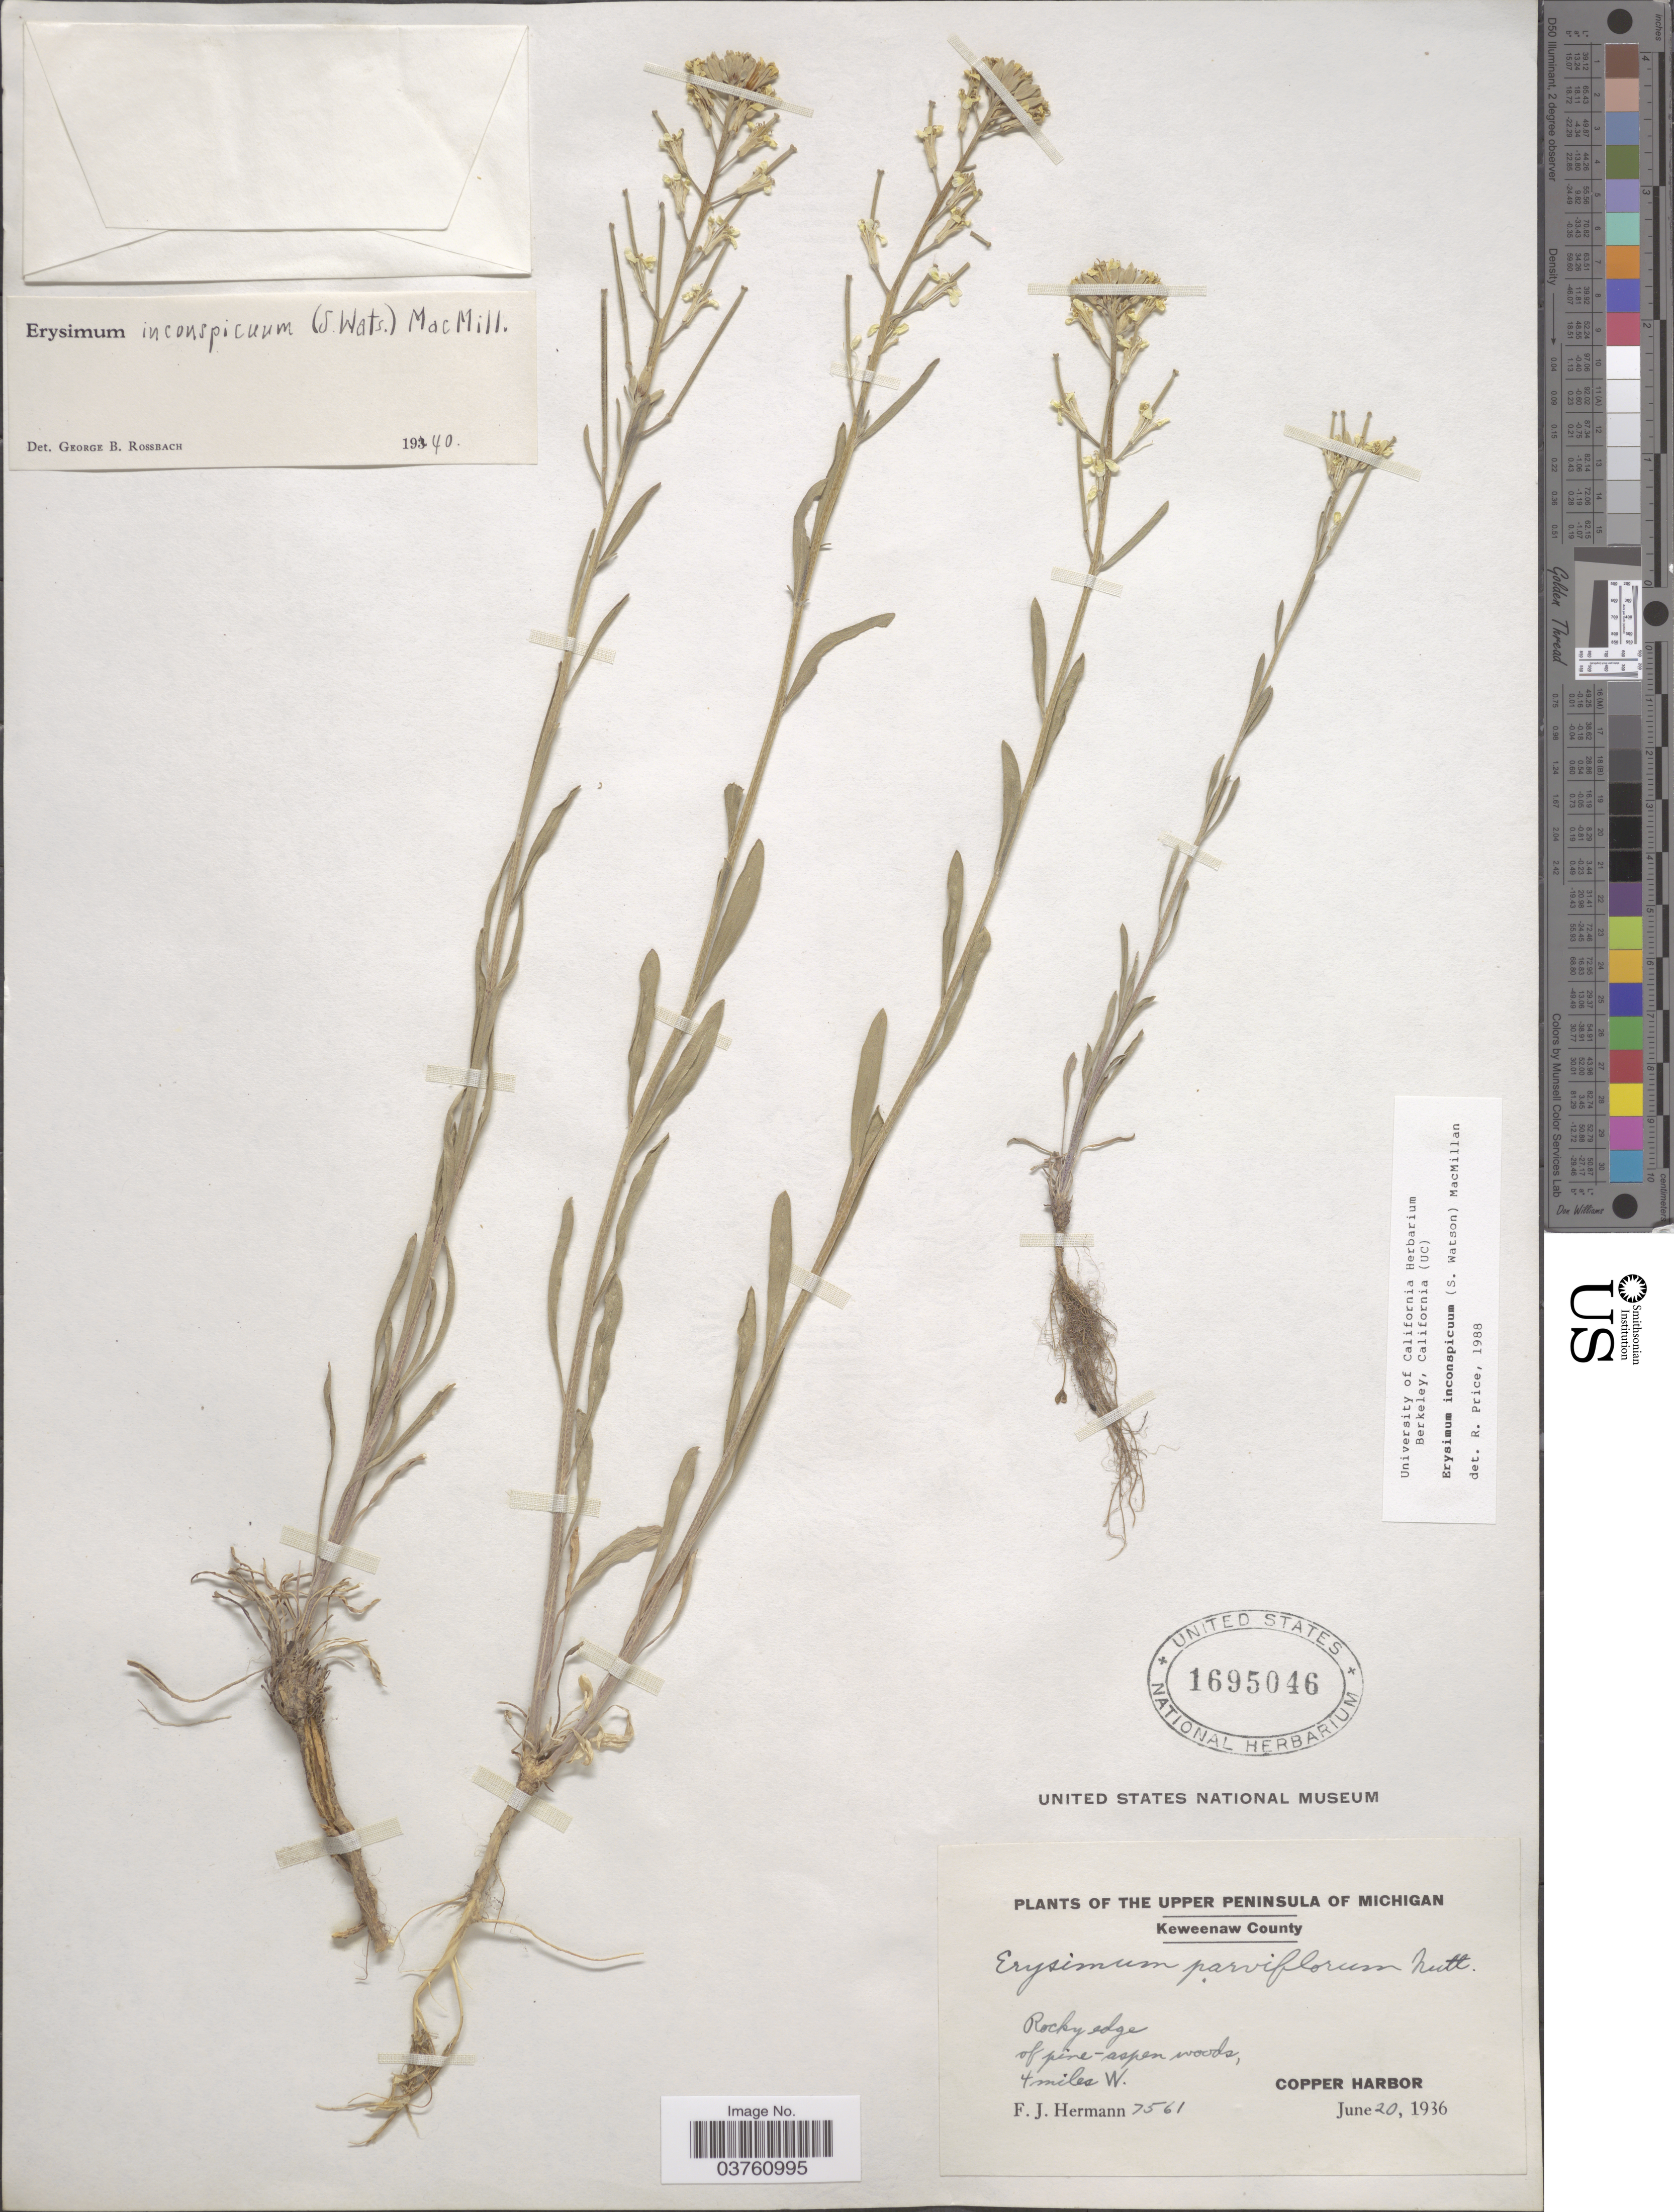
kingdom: Plantae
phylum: Tracheophyta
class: Magnoliopsida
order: Brassicales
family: Brassicaceae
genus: Erysimum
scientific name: Erysimum inconspicuum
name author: (S. Watson) MacMill.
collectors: F. J. Hermann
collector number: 7561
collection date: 1936-06-20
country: United States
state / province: Michigan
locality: The Upper Peninsula. Keweenaw County. Rocky edge of pine-aspen woods, 4 miles W. Copper Harbor.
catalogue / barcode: US 1695046